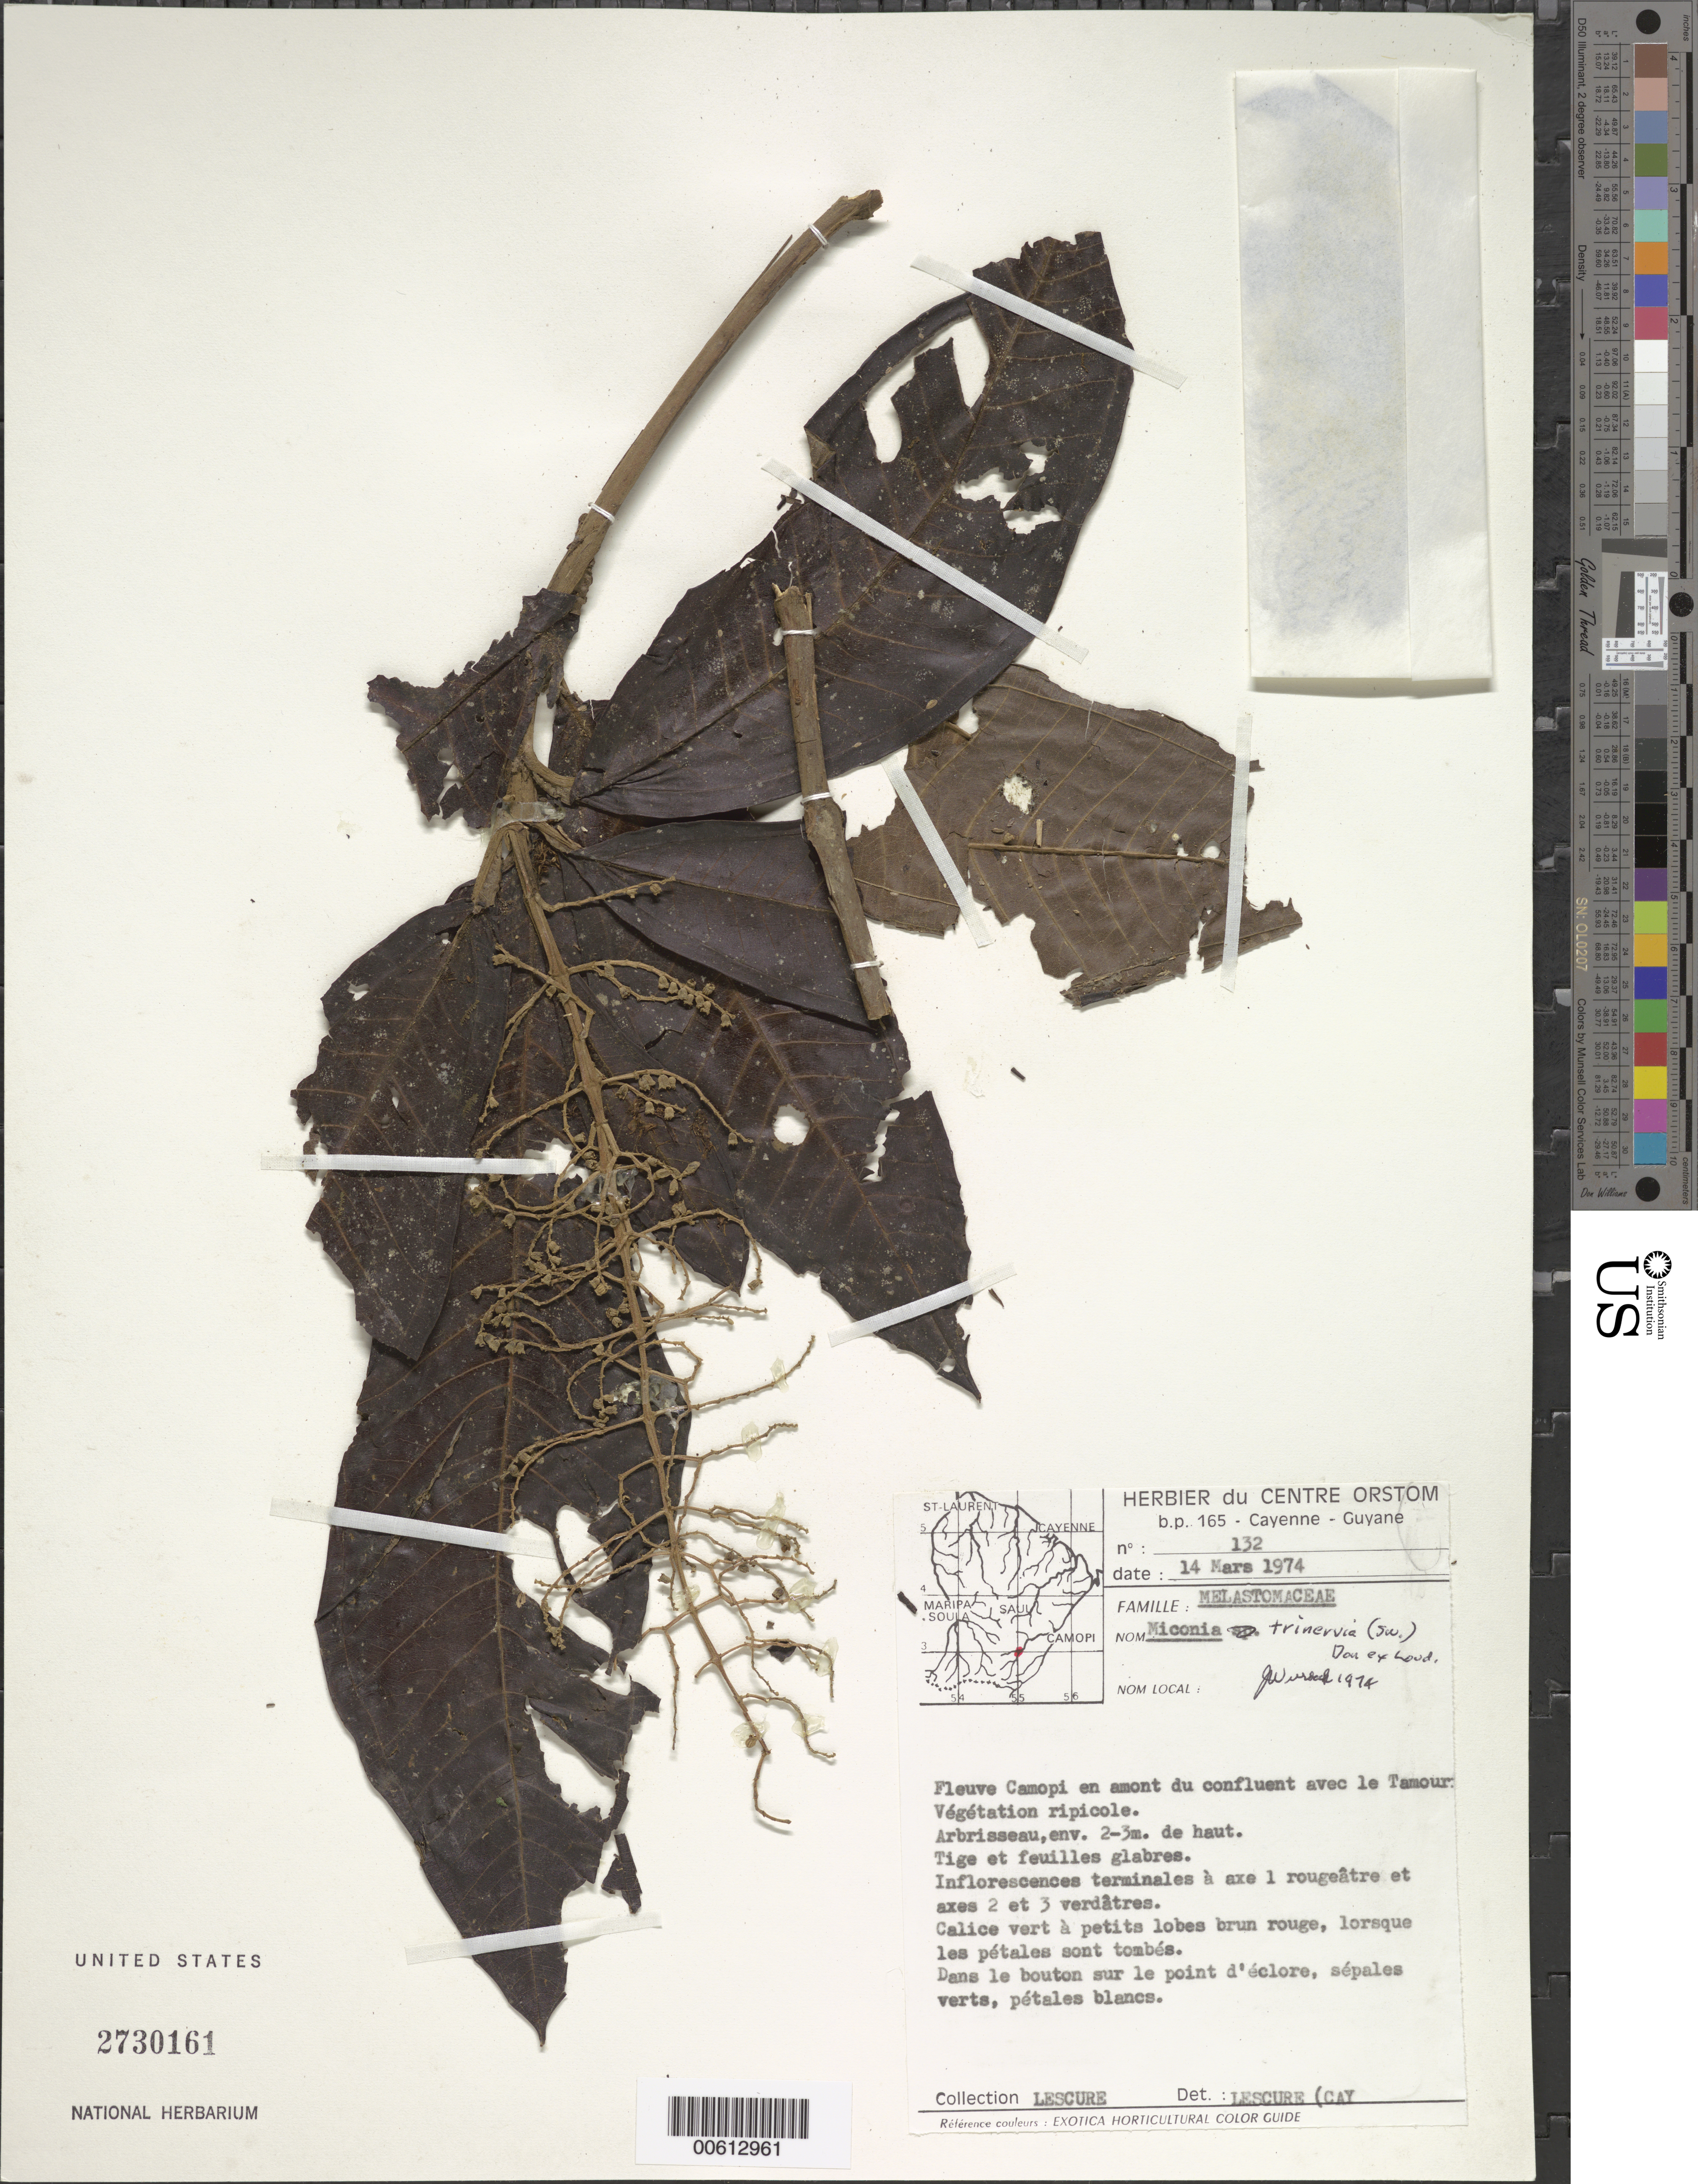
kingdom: Plantae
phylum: Tracheophyta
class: Magnoliopsida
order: Myrtales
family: Melastomataceae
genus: Miconia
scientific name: Miconia trinervia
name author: (Sw.) D. Don ex Loudon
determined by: Wurdack, John J., (US), US (UNITED STATES)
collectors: J.-P. Lescure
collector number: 132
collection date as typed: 14-Mar-74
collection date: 1974-03-14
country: French Guiana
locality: Camopi R., near confl. with Tamouri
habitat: Vegetation ripicole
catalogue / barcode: US 2730161